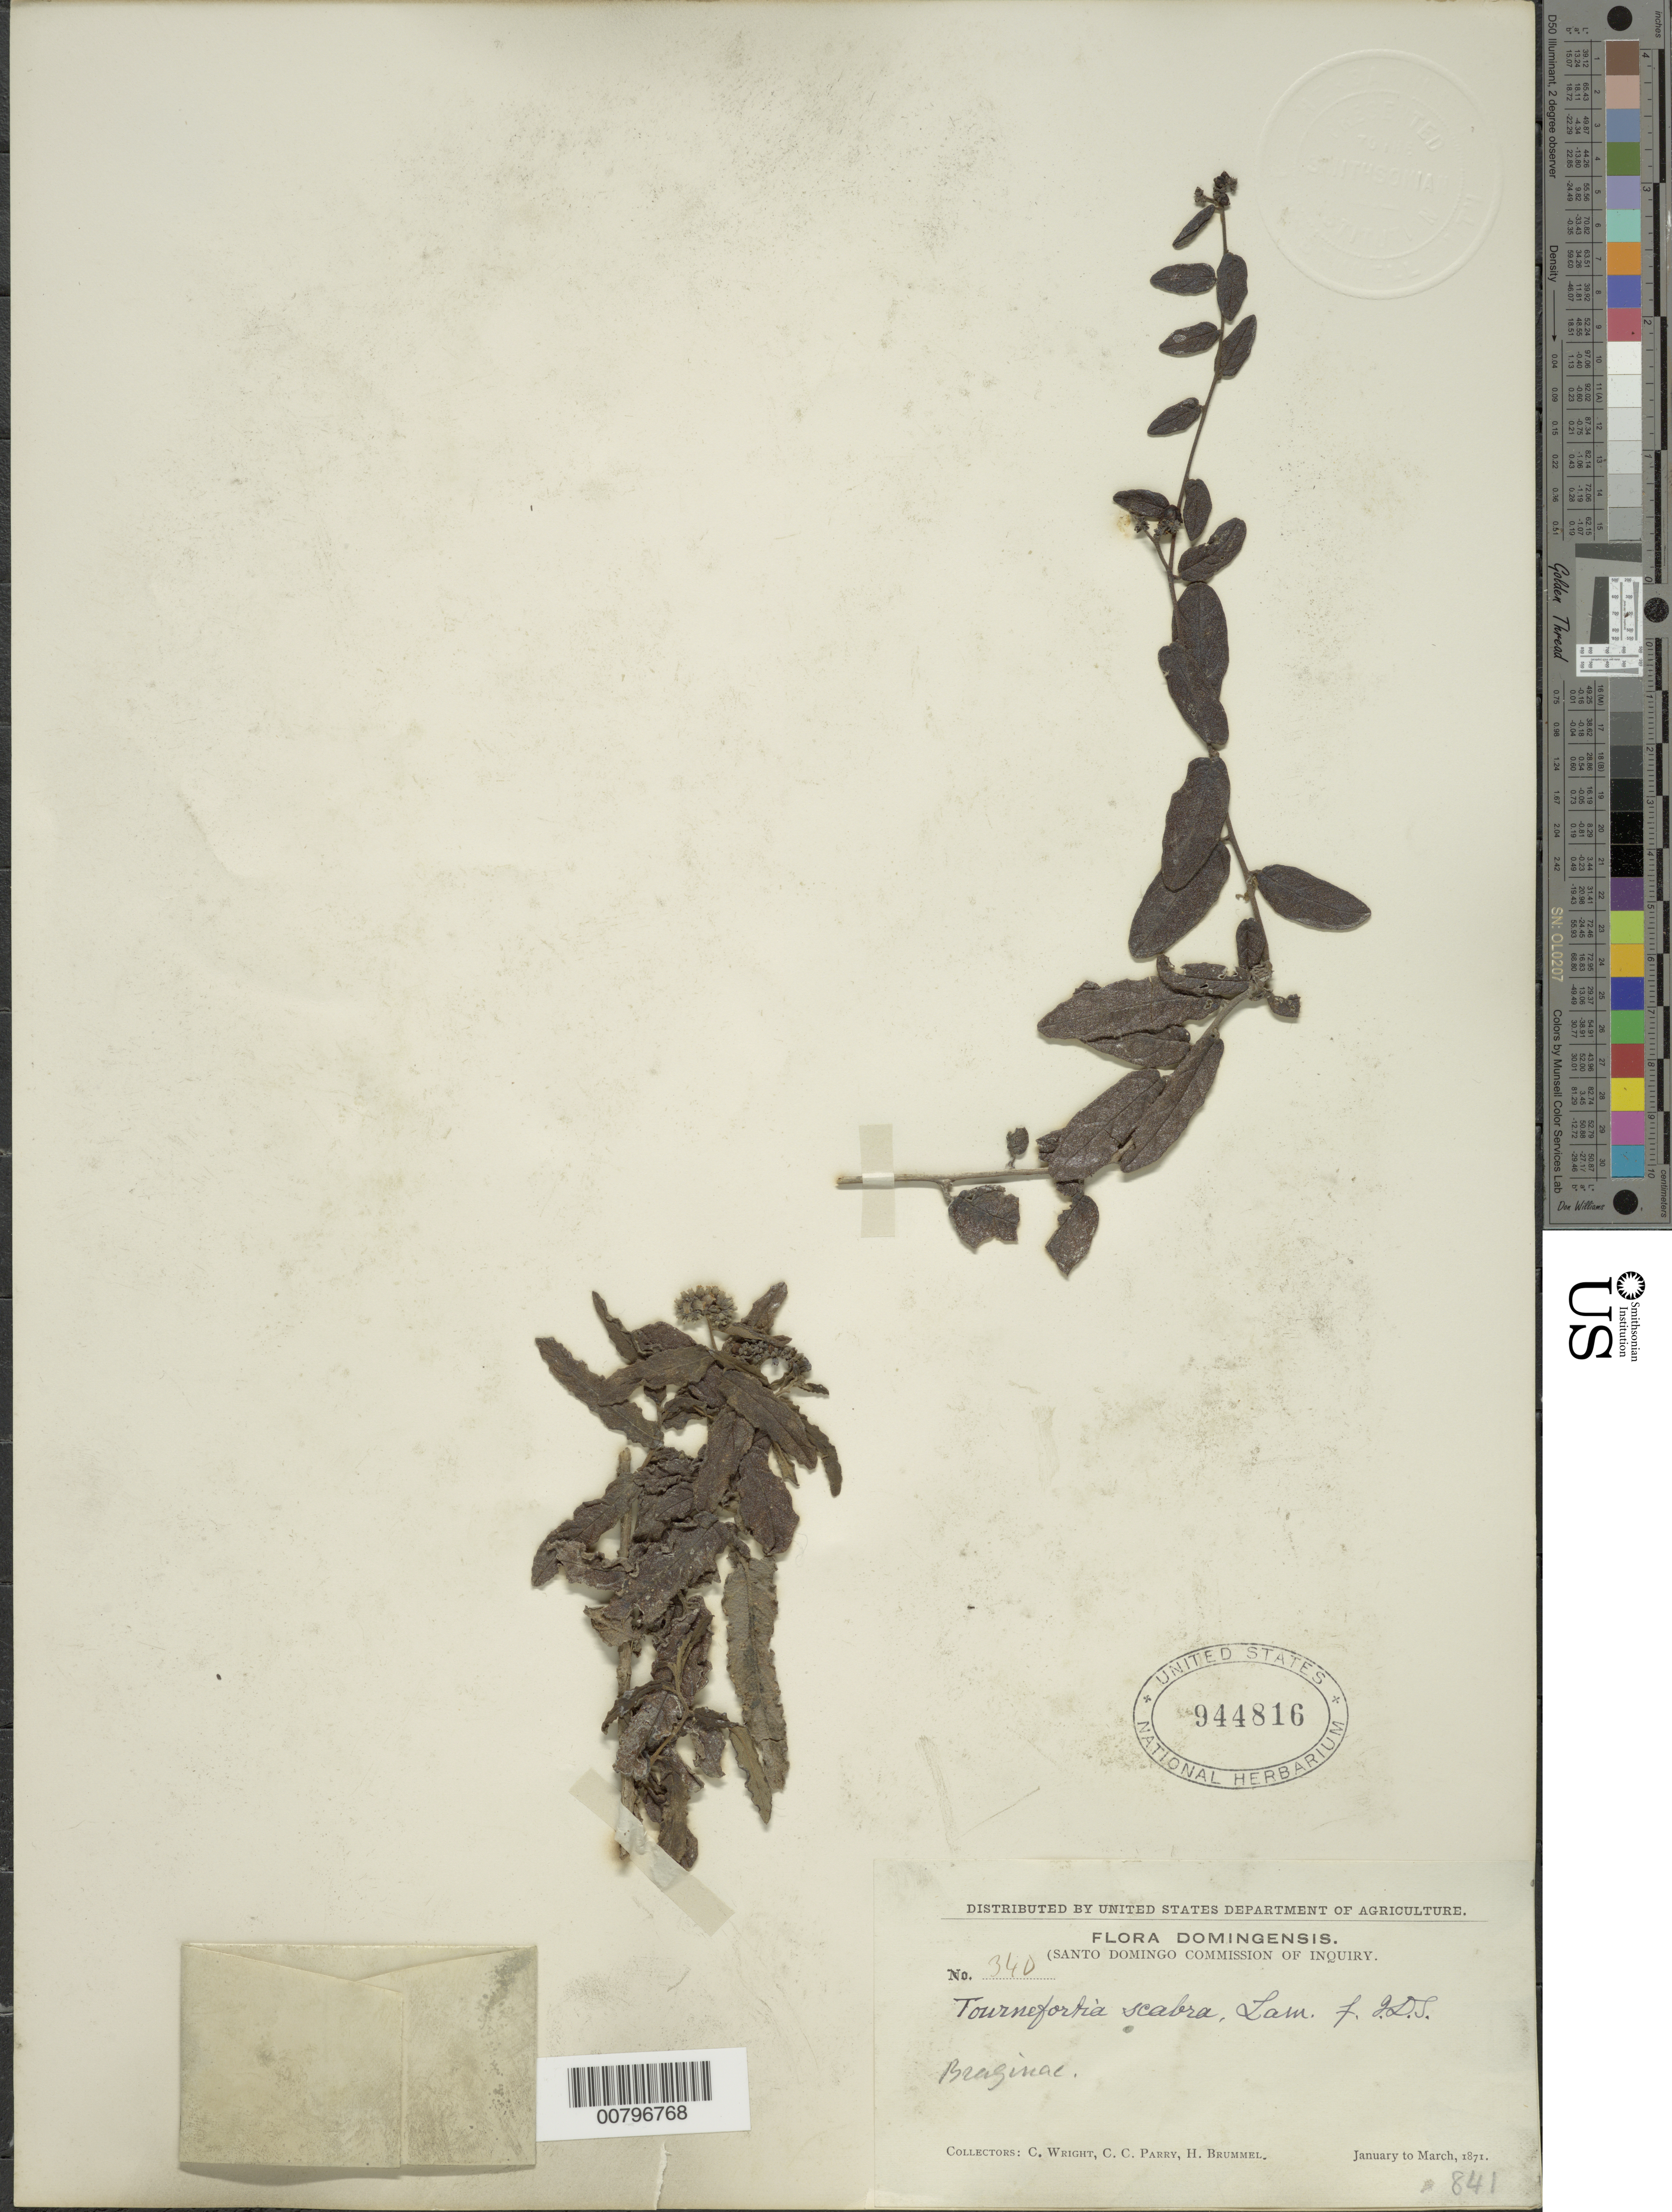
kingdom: Plantae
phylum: Tracheophyta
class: Magnoliopsida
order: Boraginales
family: Heliotropiaceae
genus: Tournefortia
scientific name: Tournefortia scabra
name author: Lam.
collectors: C. Wright, C. C. Parry & H. Brummel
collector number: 340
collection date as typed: Jan 1871 to -- Mar 1871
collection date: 1871-01/1871-03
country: Dominican Republic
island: Hispaniola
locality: Santo Domingo Commission of Inquiry.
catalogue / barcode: US 944816